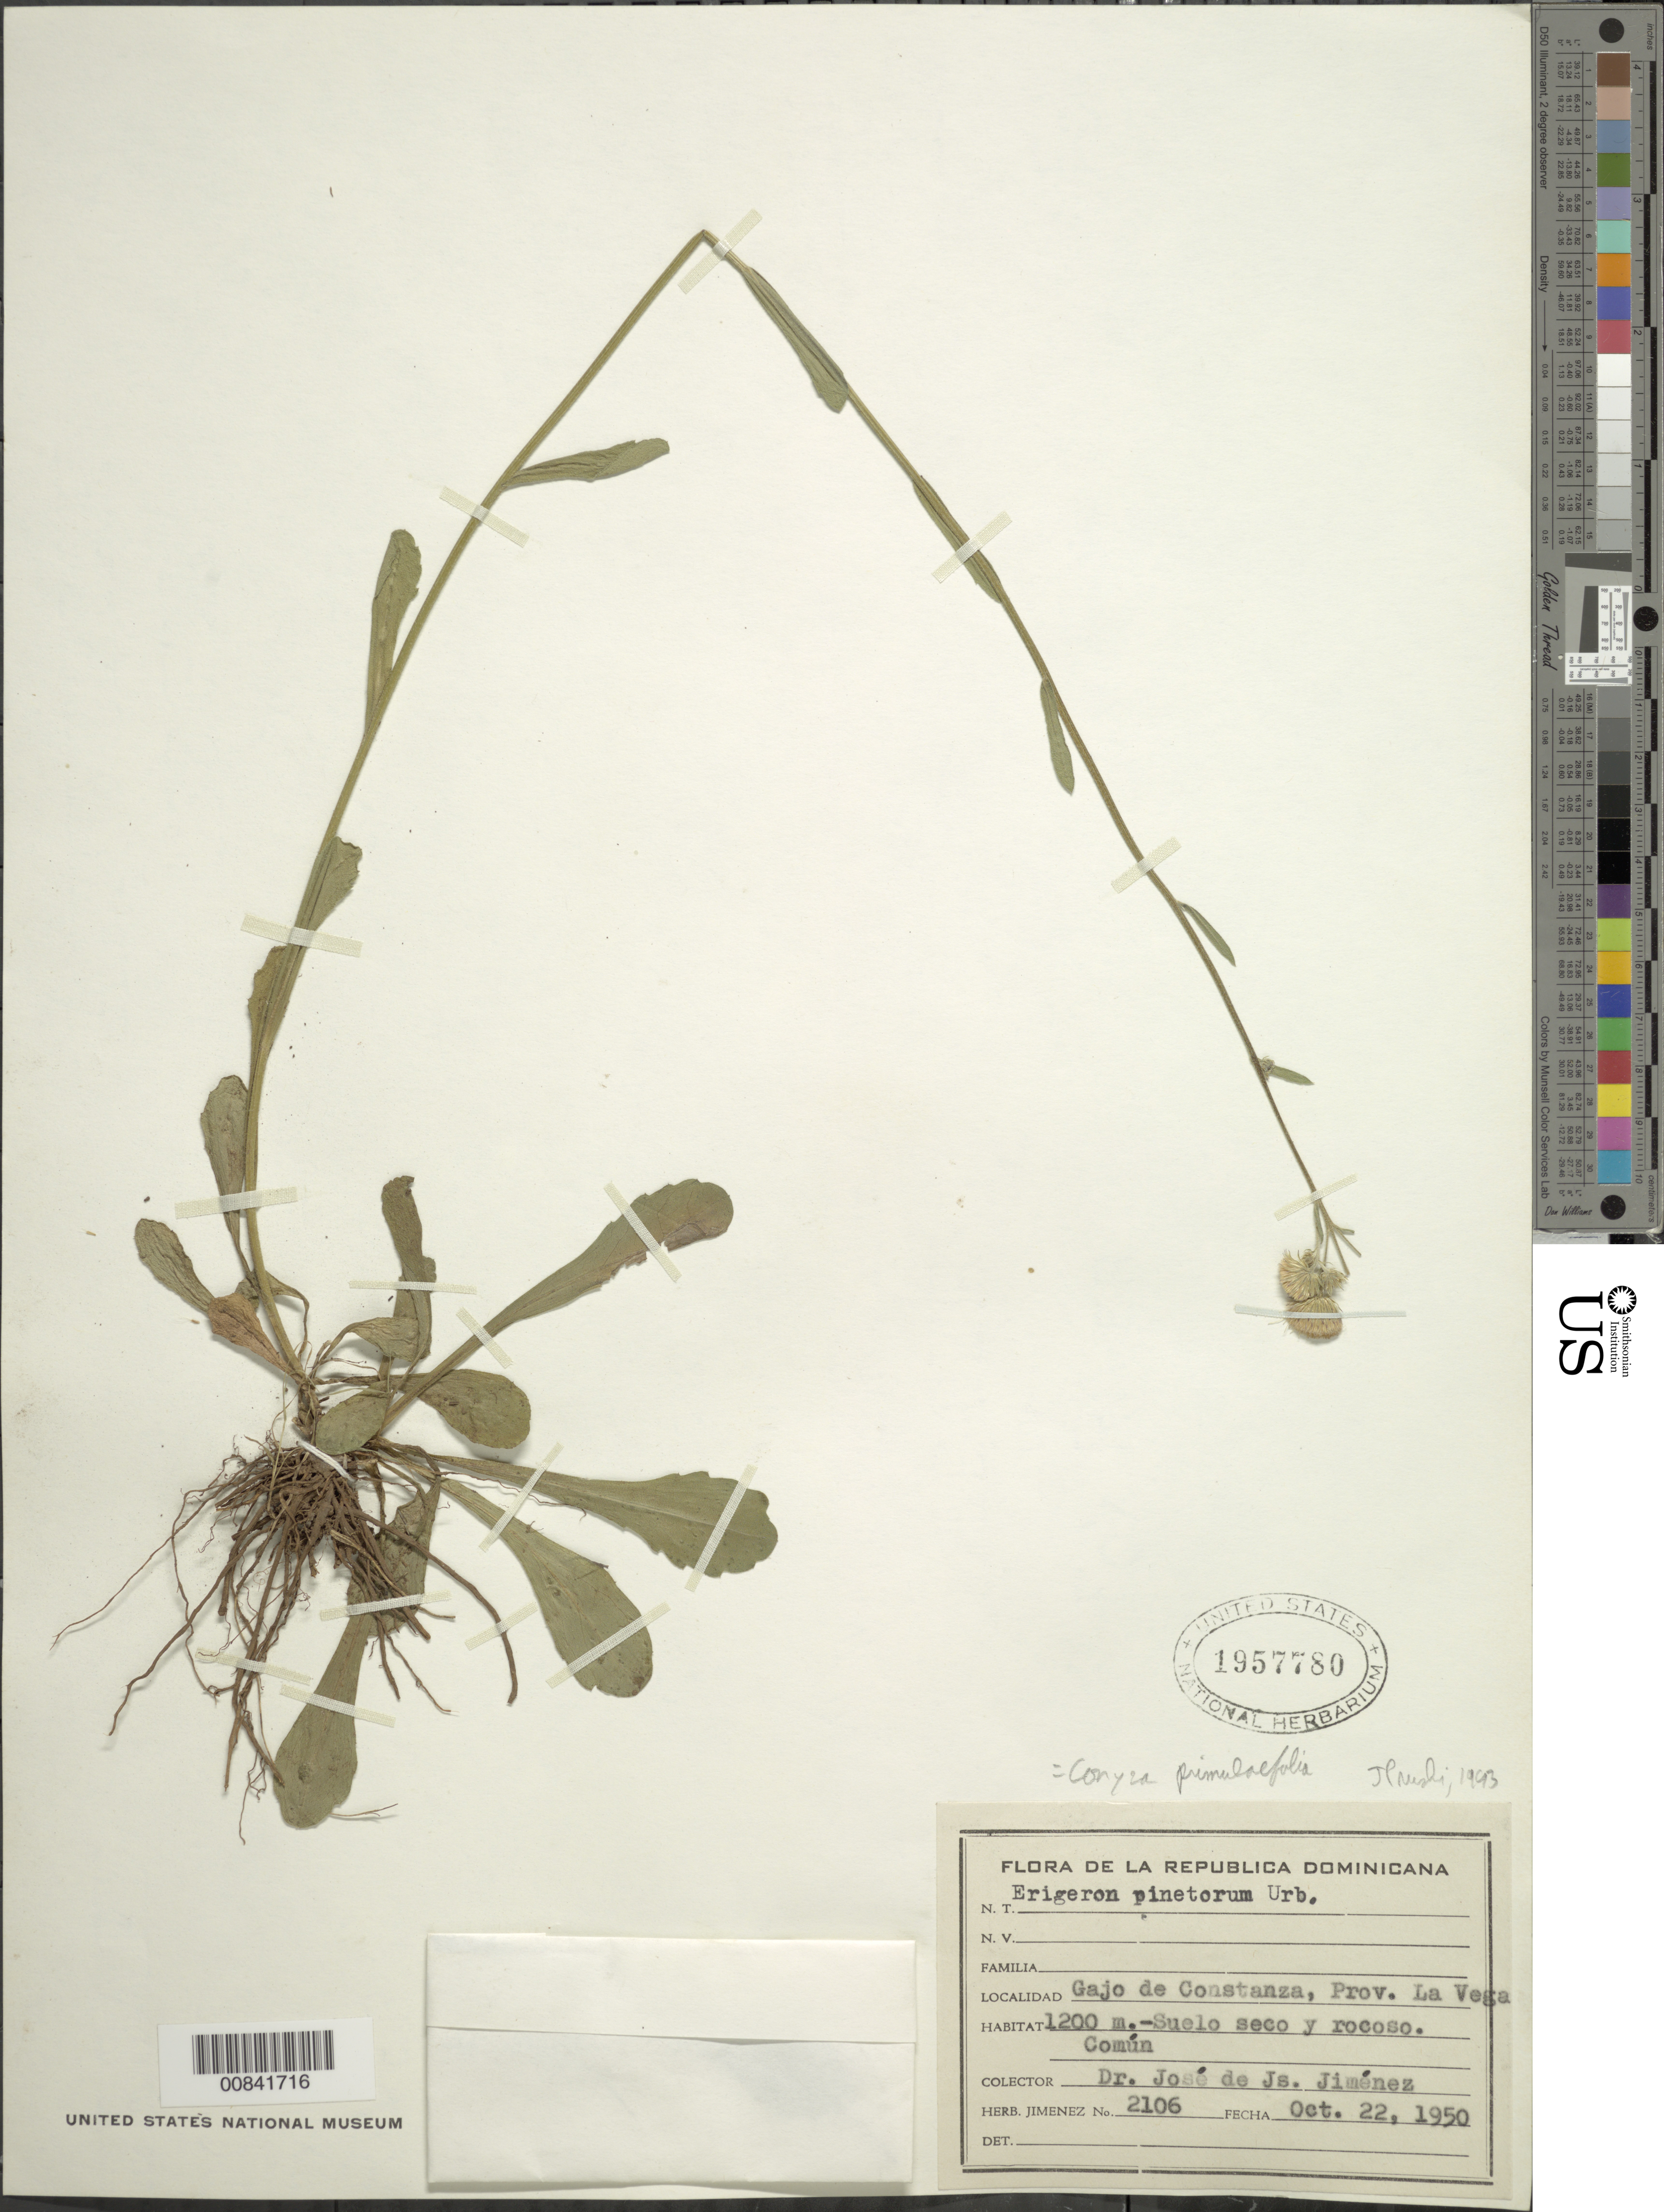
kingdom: Plantae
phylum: Tracheophyta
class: Magnoliopsida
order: Asterales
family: Asteraceae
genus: Conyza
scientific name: Conyza primulaefolia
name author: (Lam.) Cuatrec. & Lourteig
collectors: J. J. Jiménez Almonte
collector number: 2106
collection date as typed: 22 Oct 1950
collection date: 1950-10-22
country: Dominican Republic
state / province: La Vega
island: Hispaniola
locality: Gajo de Constanza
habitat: Suelo seco y rocoso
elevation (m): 1200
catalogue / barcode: US 1957780